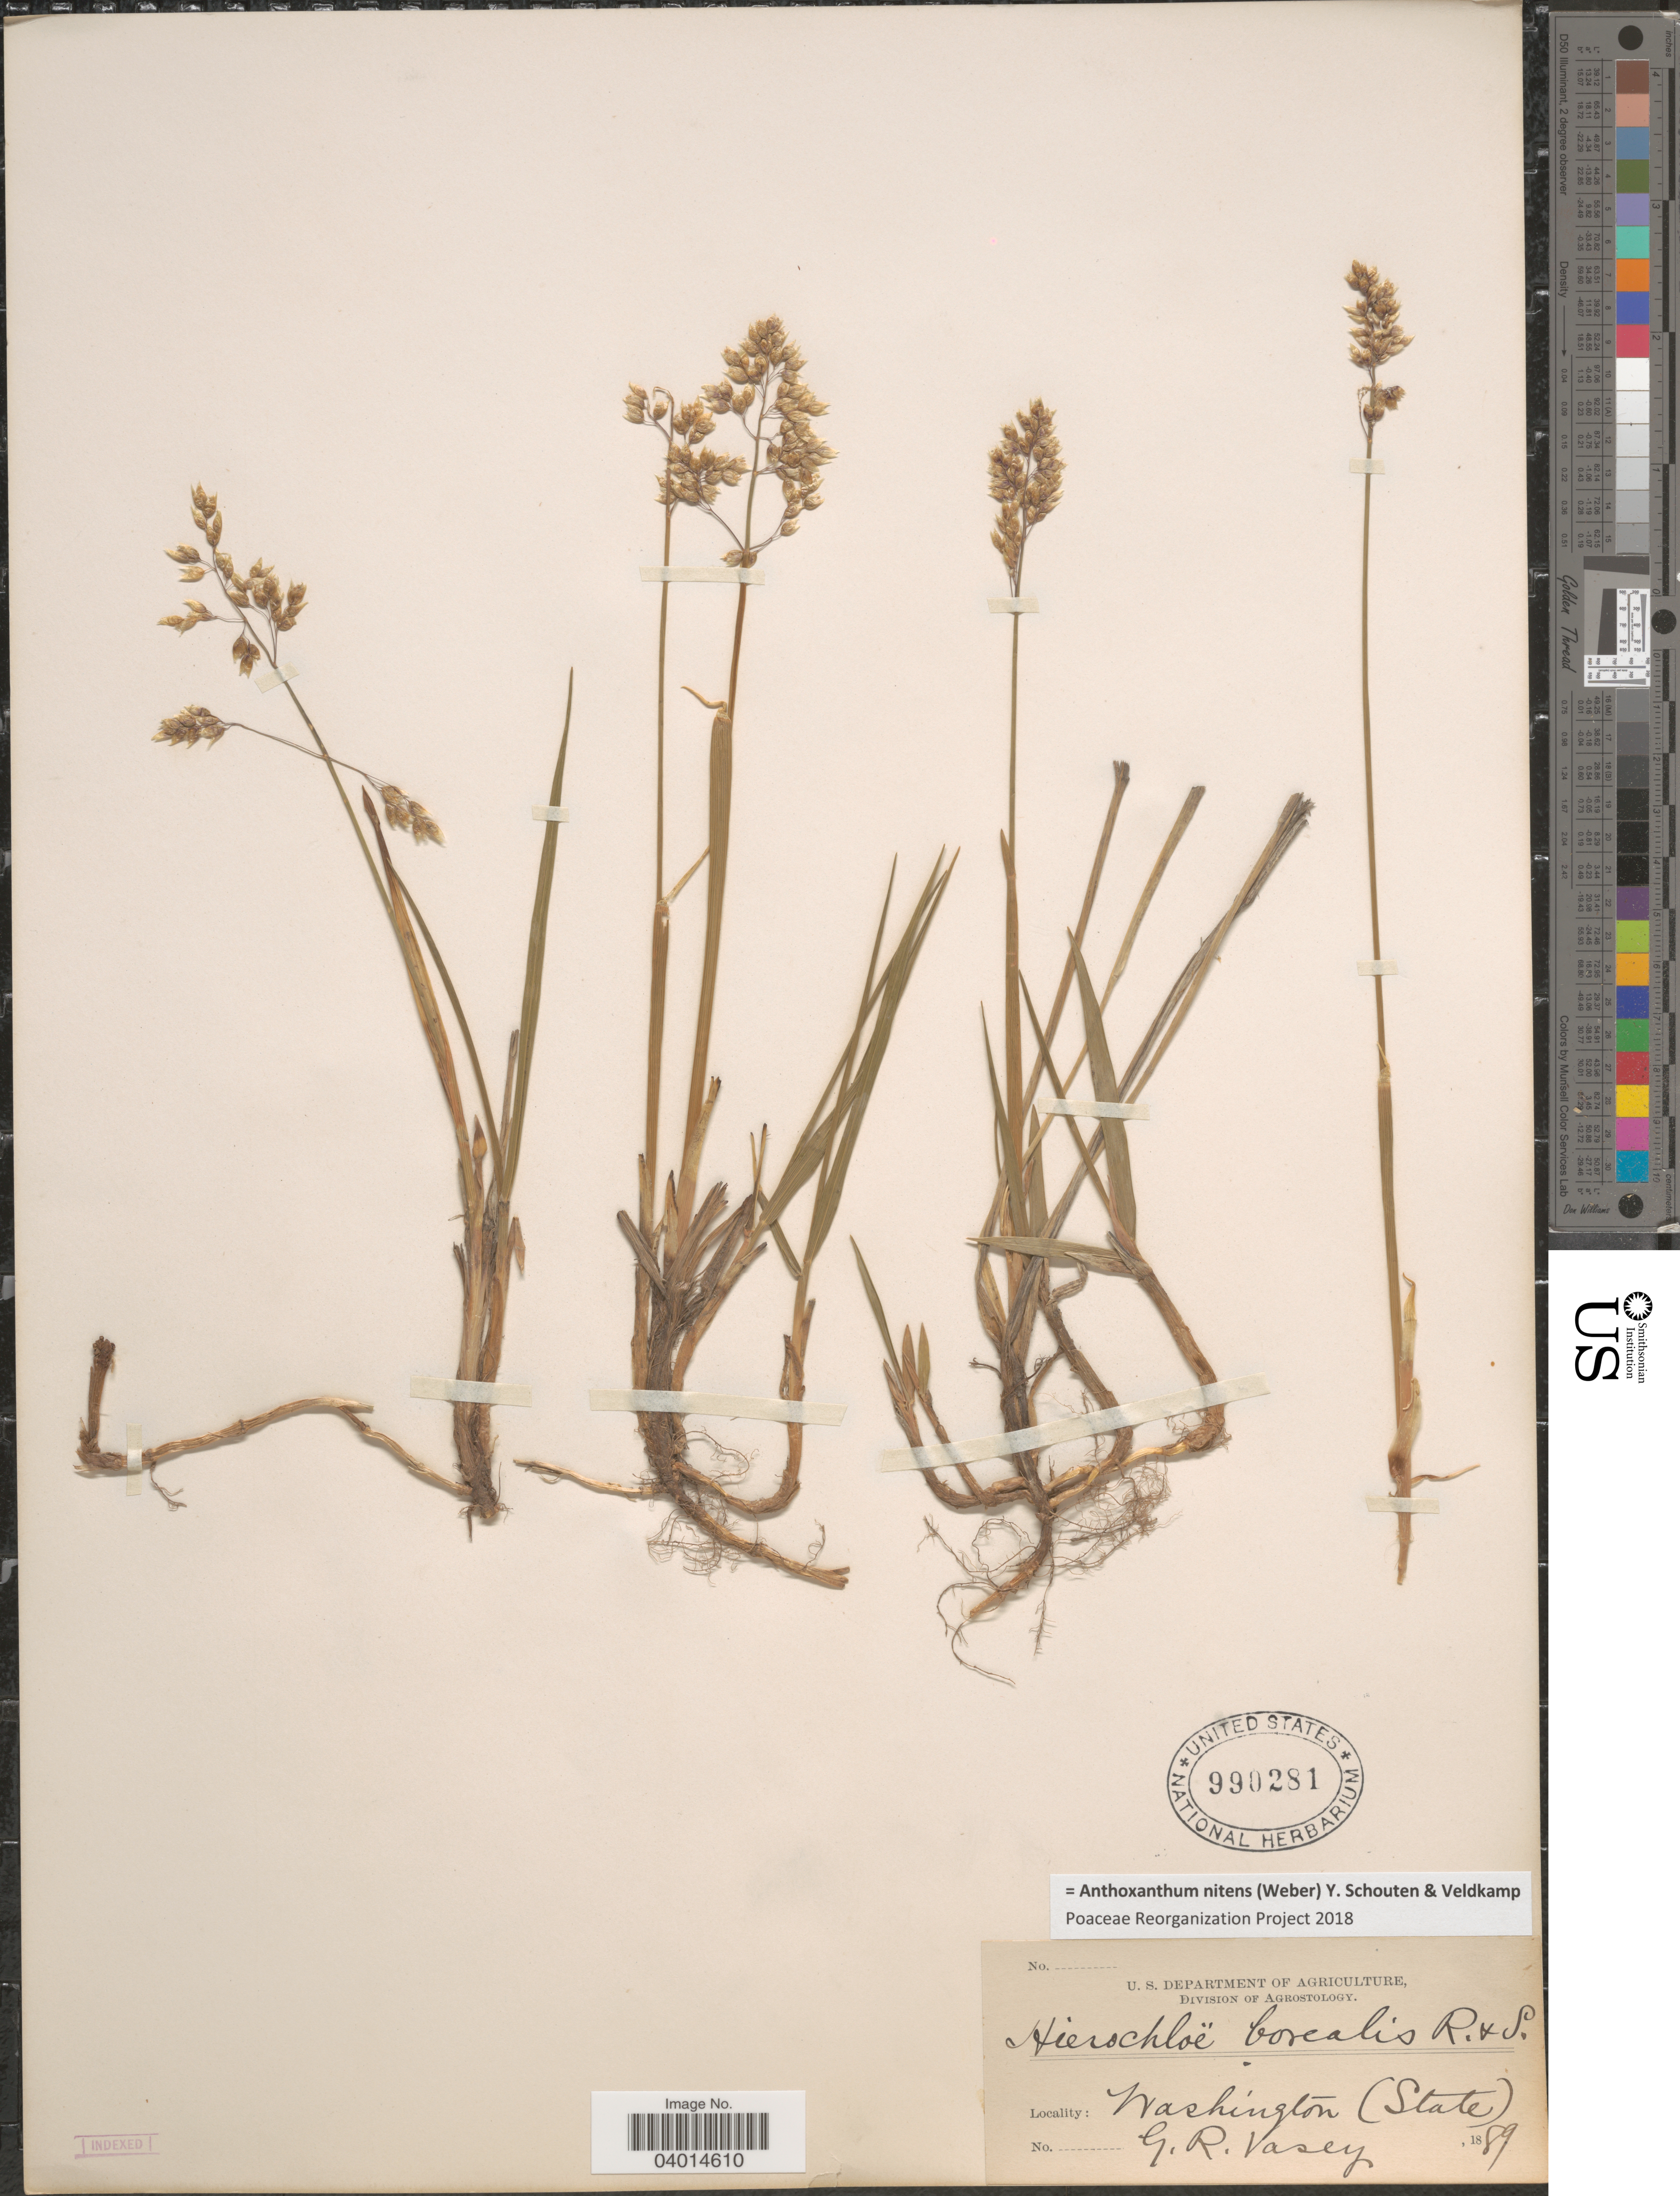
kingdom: Plantae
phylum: Tracheophyta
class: Liliopsida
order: Poales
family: Poaceae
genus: Anthoxanthum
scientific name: Anthoxanthum nitens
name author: (G.H. Weber) R.T.A. Schouten & Veldkamp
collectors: G. R. Vasey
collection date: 1889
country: United States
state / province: Washington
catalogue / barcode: US 990281